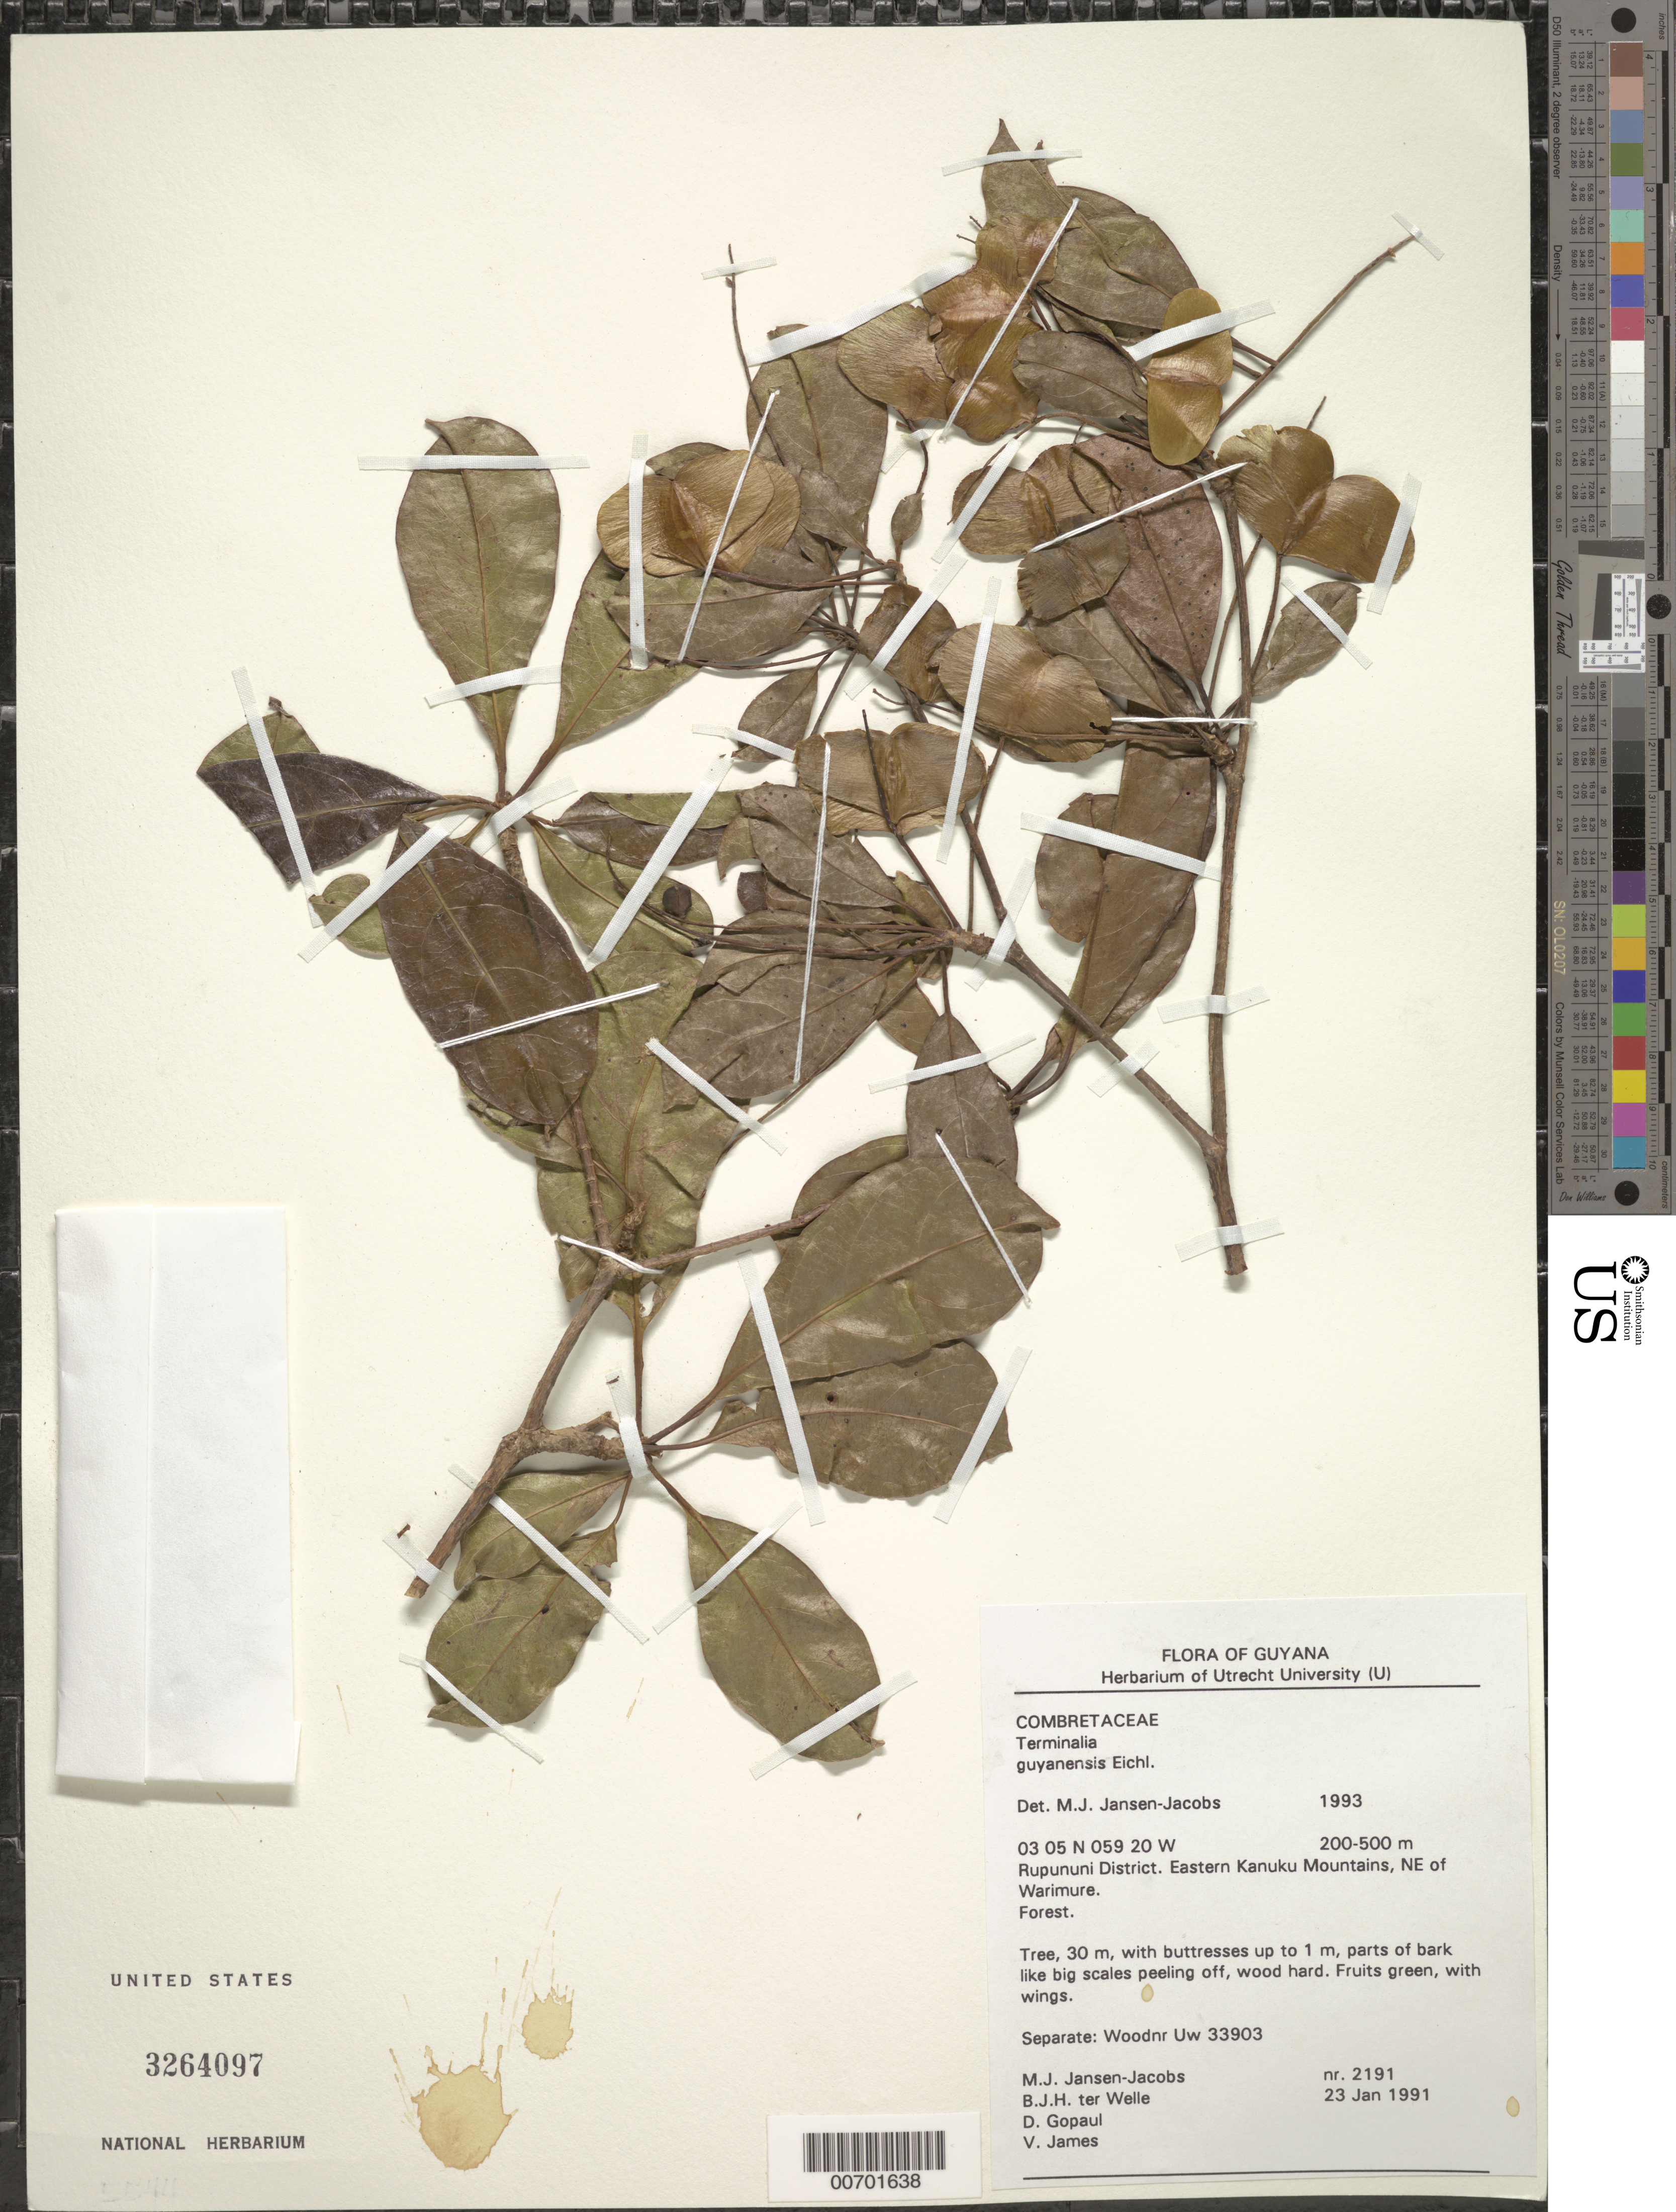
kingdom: Plantae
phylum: Tracheophyta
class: Magnoliopsida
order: Myrtales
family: Combretaceae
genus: Terminalia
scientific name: Terminalia guyanensis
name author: Eichler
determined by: Jansen-Jacobs, M. J., (U), Nationaal Herbarium Nederland, Utrecht University branch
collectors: M. J. Jansen-Jacobs, B. Welle, D. Gopaul & V. James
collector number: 2191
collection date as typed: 23-Jan-91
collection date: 1991-01-23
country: Guyana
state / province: U. Takutu-U. Essequibo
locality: Warimure, NE of, eastern Kanuku Mts., Rupununi District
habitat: Forest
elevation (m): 200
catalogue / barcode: US 3264097